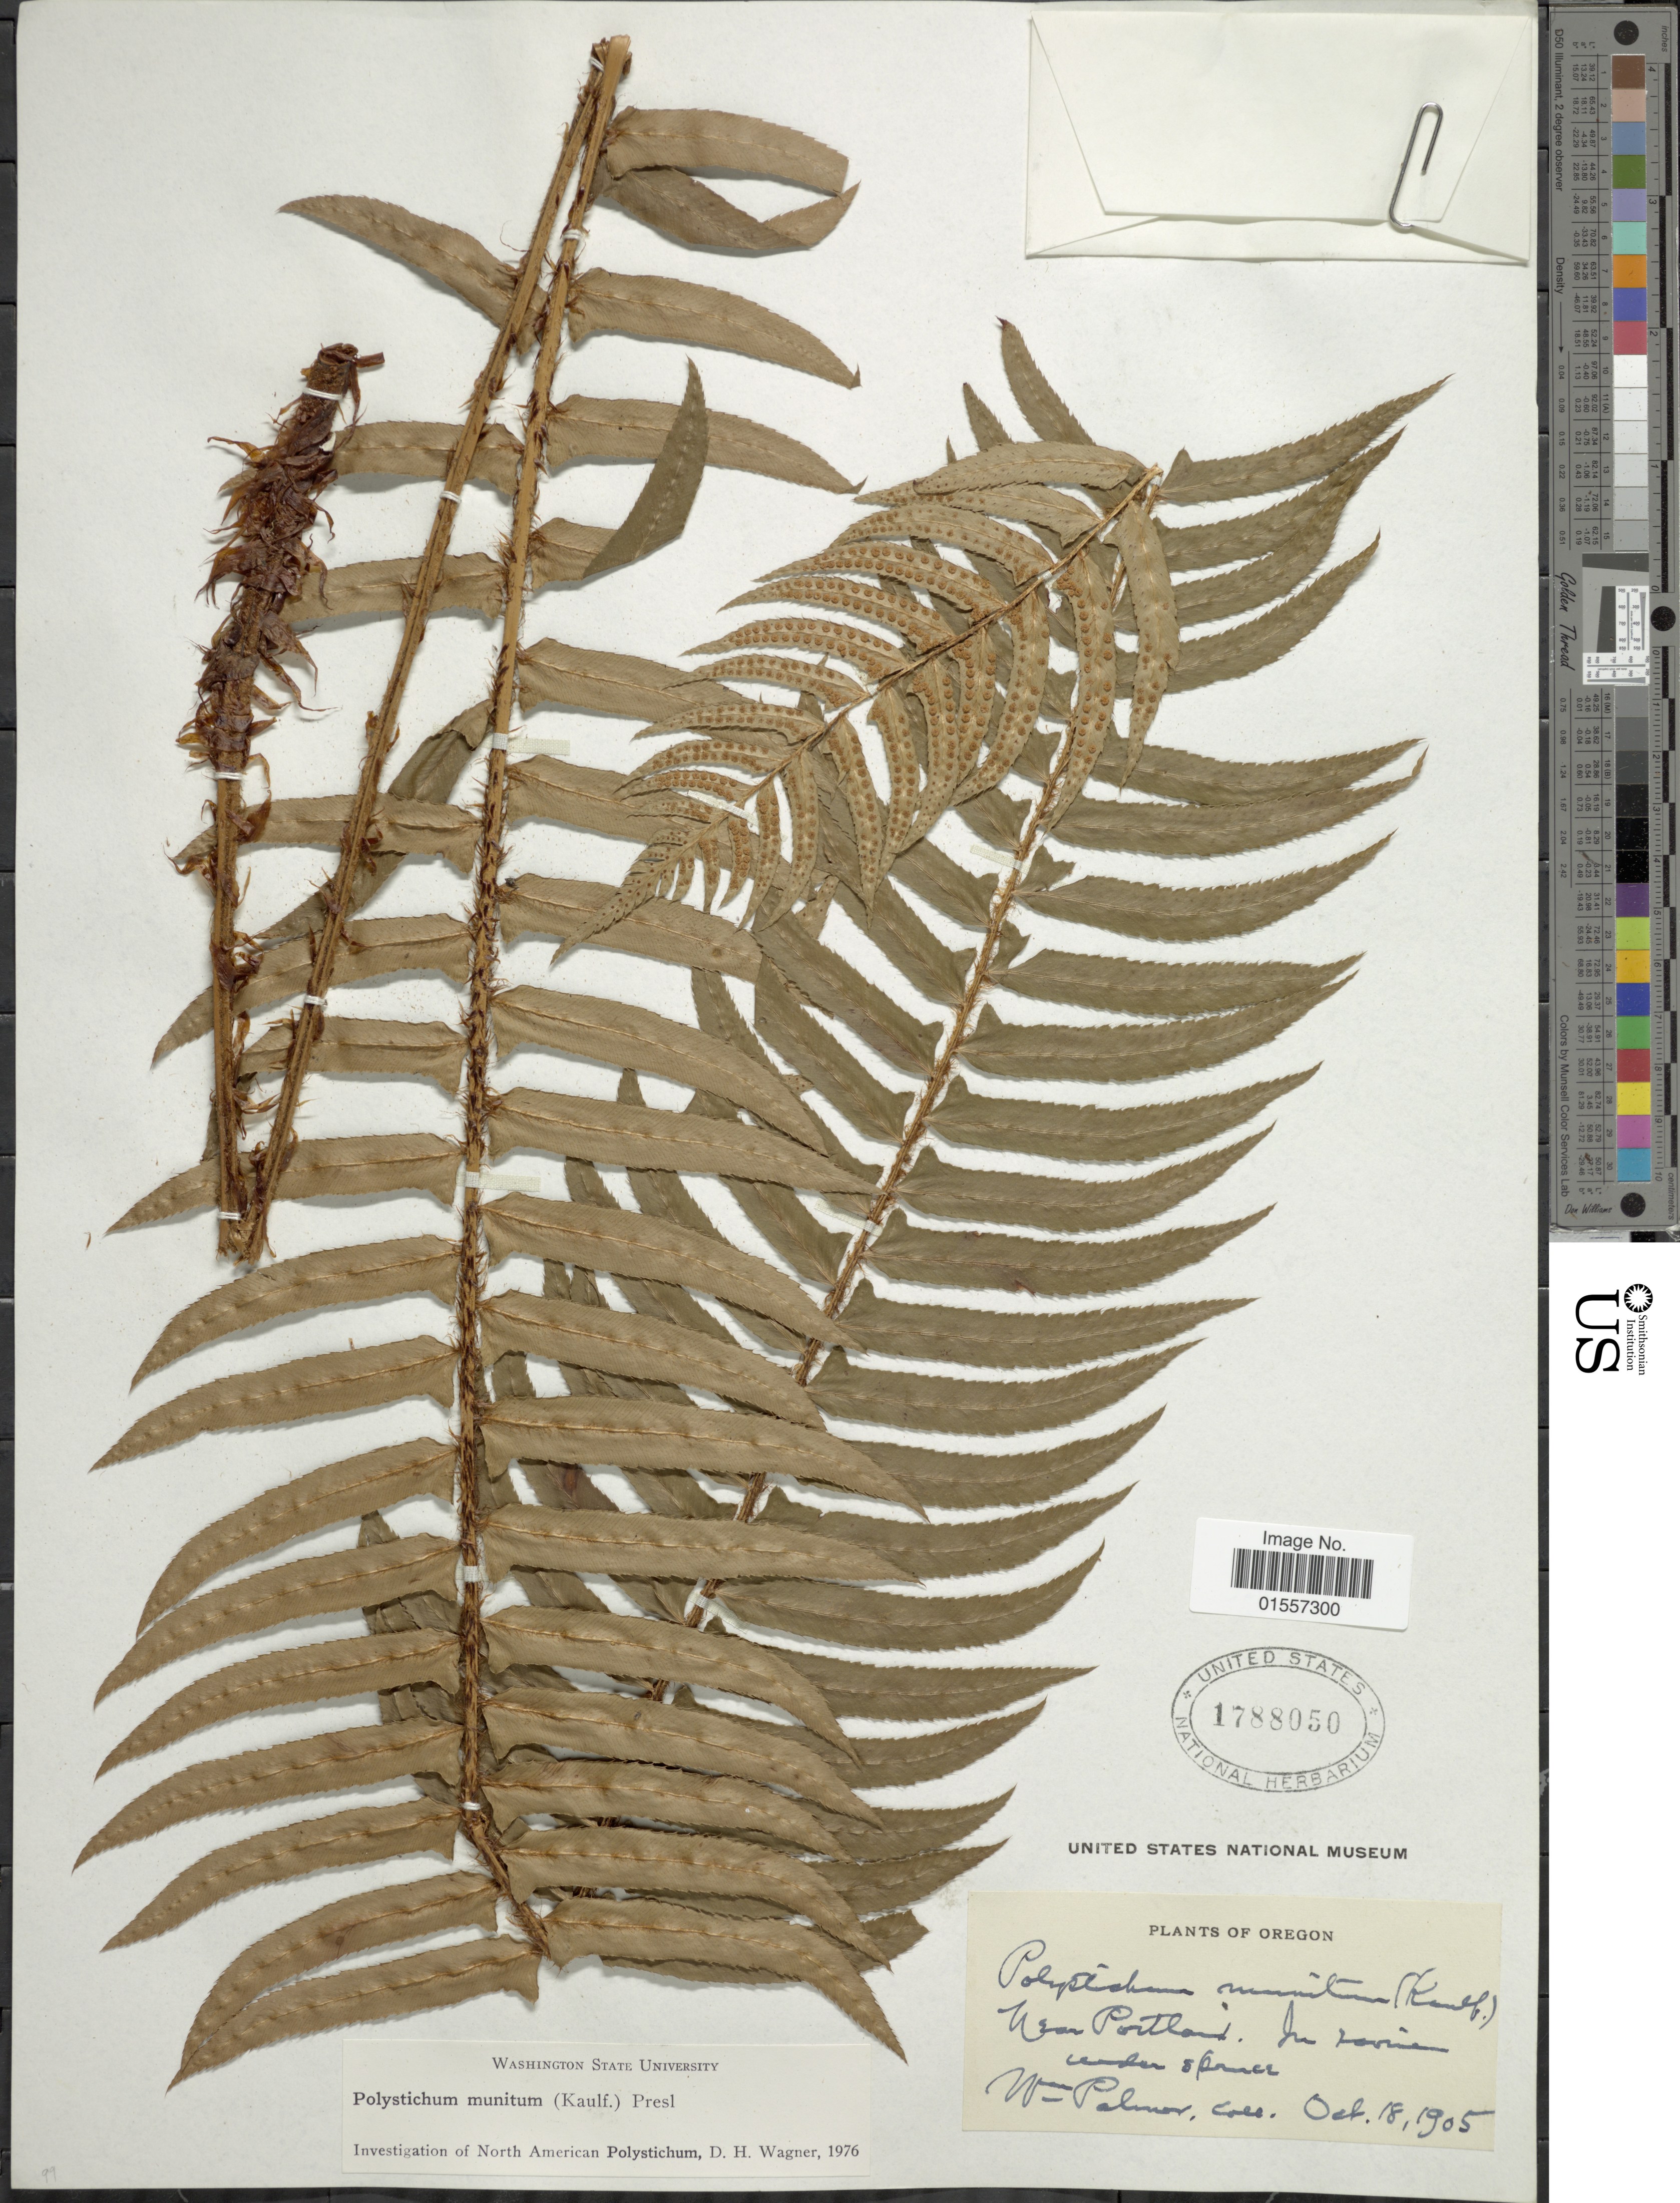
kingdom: Plantae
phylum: Tracheophyta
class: Polypodiopsida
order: Polypodiales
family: Dryopteridaceae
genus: Polystichum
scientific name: Polystichum munitum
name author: (Kaulf.) C. Presl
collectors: W. Palmer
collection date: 1905-10-18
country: United States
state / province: Oregon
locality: Oregon, near Portland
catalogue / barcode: US 1788050